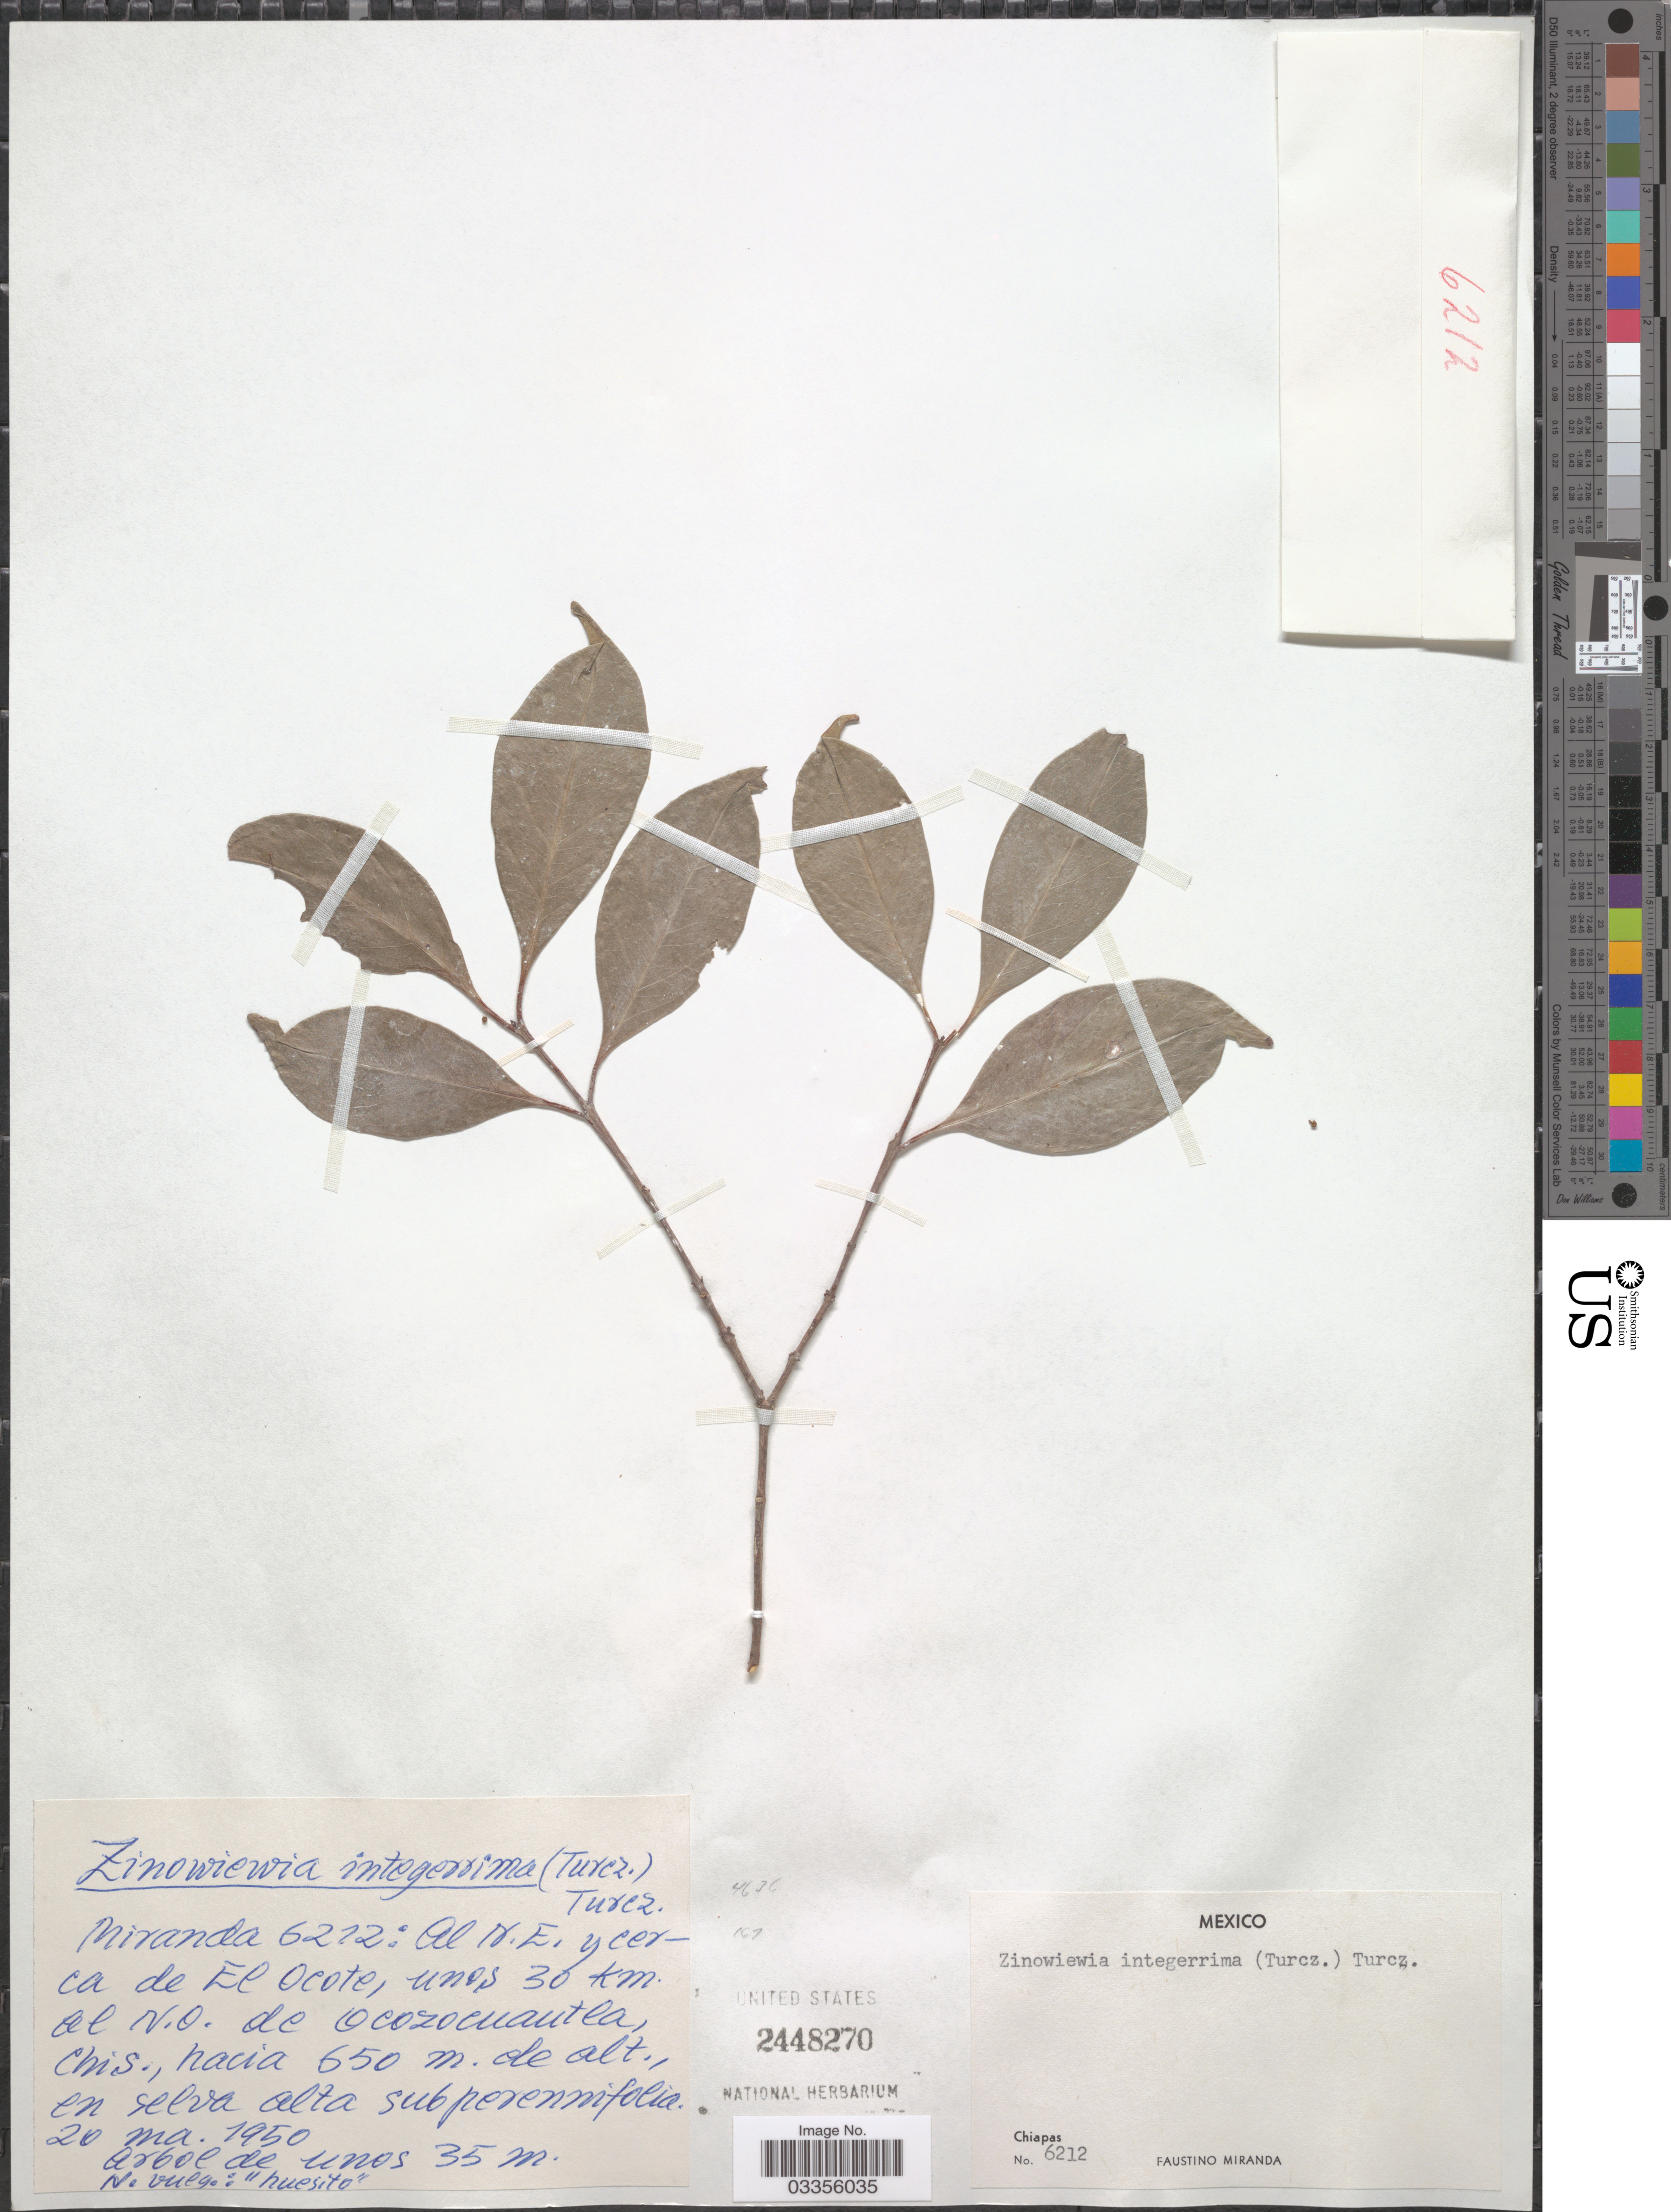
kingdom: Plantae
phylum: Tracheophyta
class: Magnoliopsida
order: Celastrales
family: Celastraceae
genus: Zinowiewia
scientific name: Zinowiewia integerrima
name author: (Turcz.) Turcz.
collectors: F. Miranda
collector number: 6212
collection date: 1950-03-20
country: Mexico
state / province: Chiapas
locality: Al N. E. ycerca de El Ocote, unos 30 Km. al N.O. de ocozocuantla, Chis.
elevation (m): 650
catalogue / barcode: US 2448270